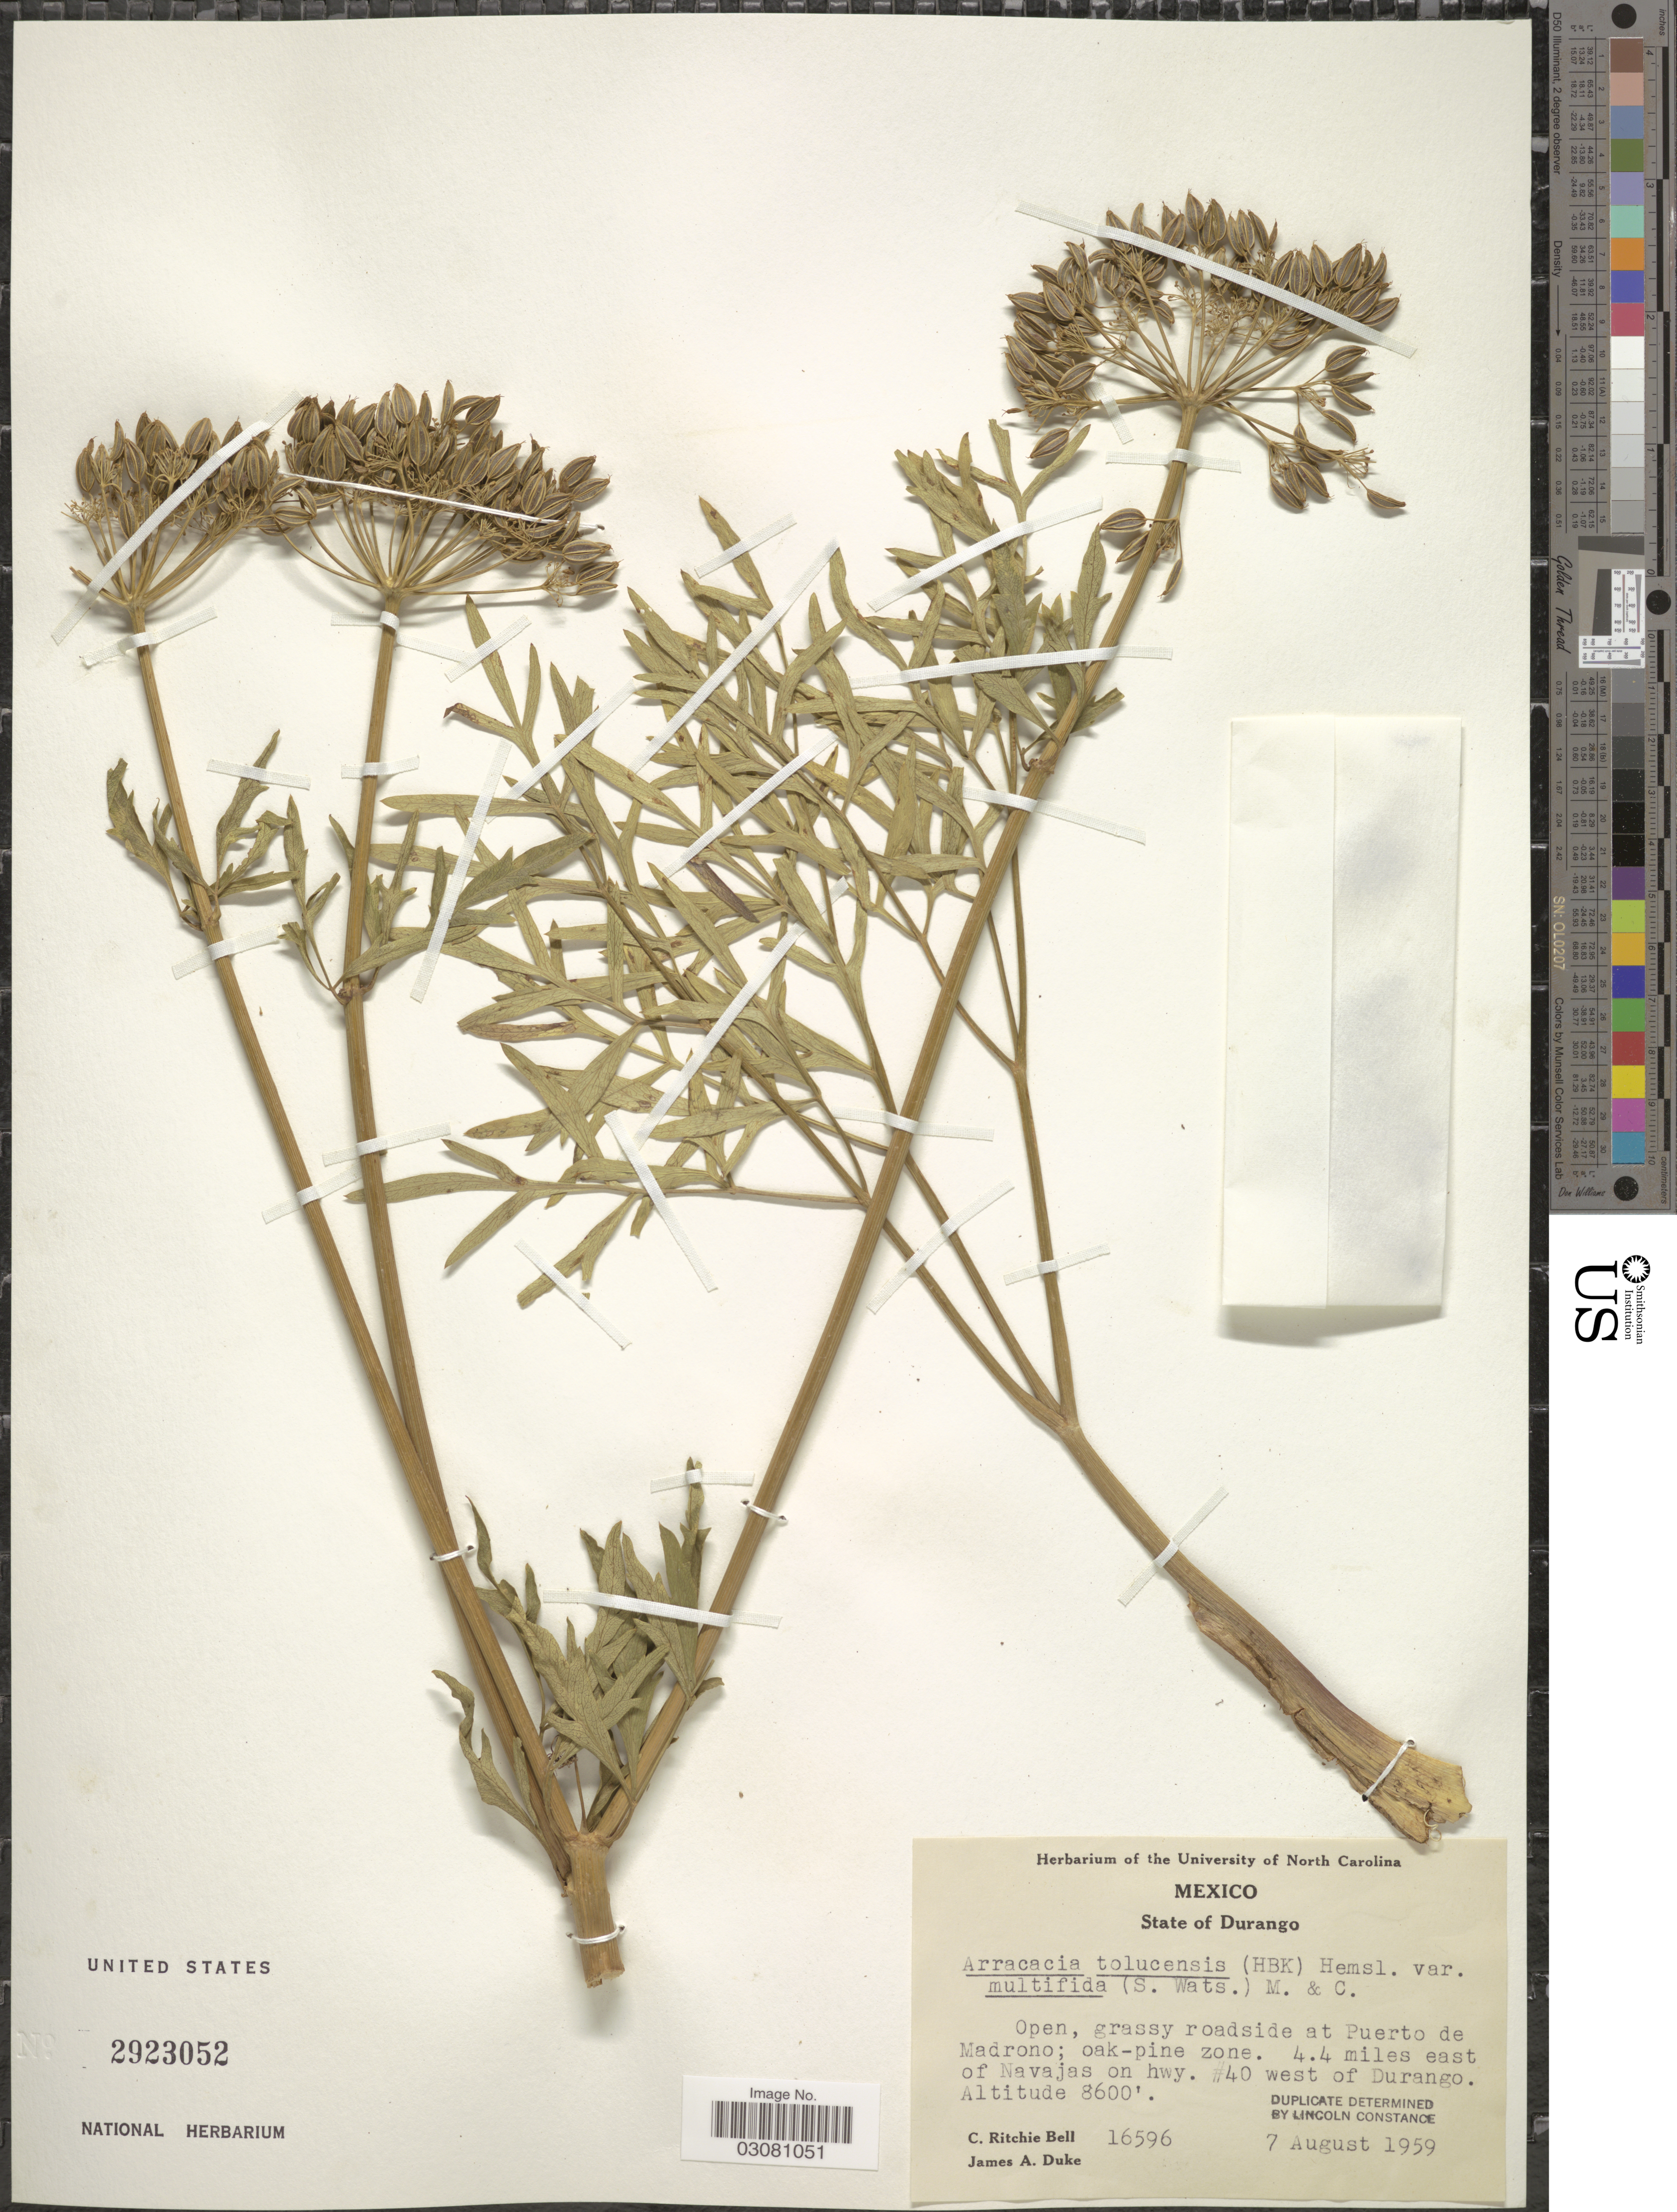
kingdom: Plantae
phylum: Tracheophyta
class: Magnoliopsida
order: Apiales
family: Apiaceae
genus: Arracacia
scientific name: Arracacia tolucensis var. multifida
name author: (S. Watson) Mathias & Constance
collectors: C. R. Bell & J. A. Duke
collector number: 16596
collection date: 1959-08-07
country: Mexico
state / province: Durango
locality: State of Durango. Open, grassy roadside at Puerto de Madrono; oak-pine zone. 4.4 miles east of Navajas on hwy. #40 west of Durango.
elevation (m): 2621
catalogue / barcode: US 2923052